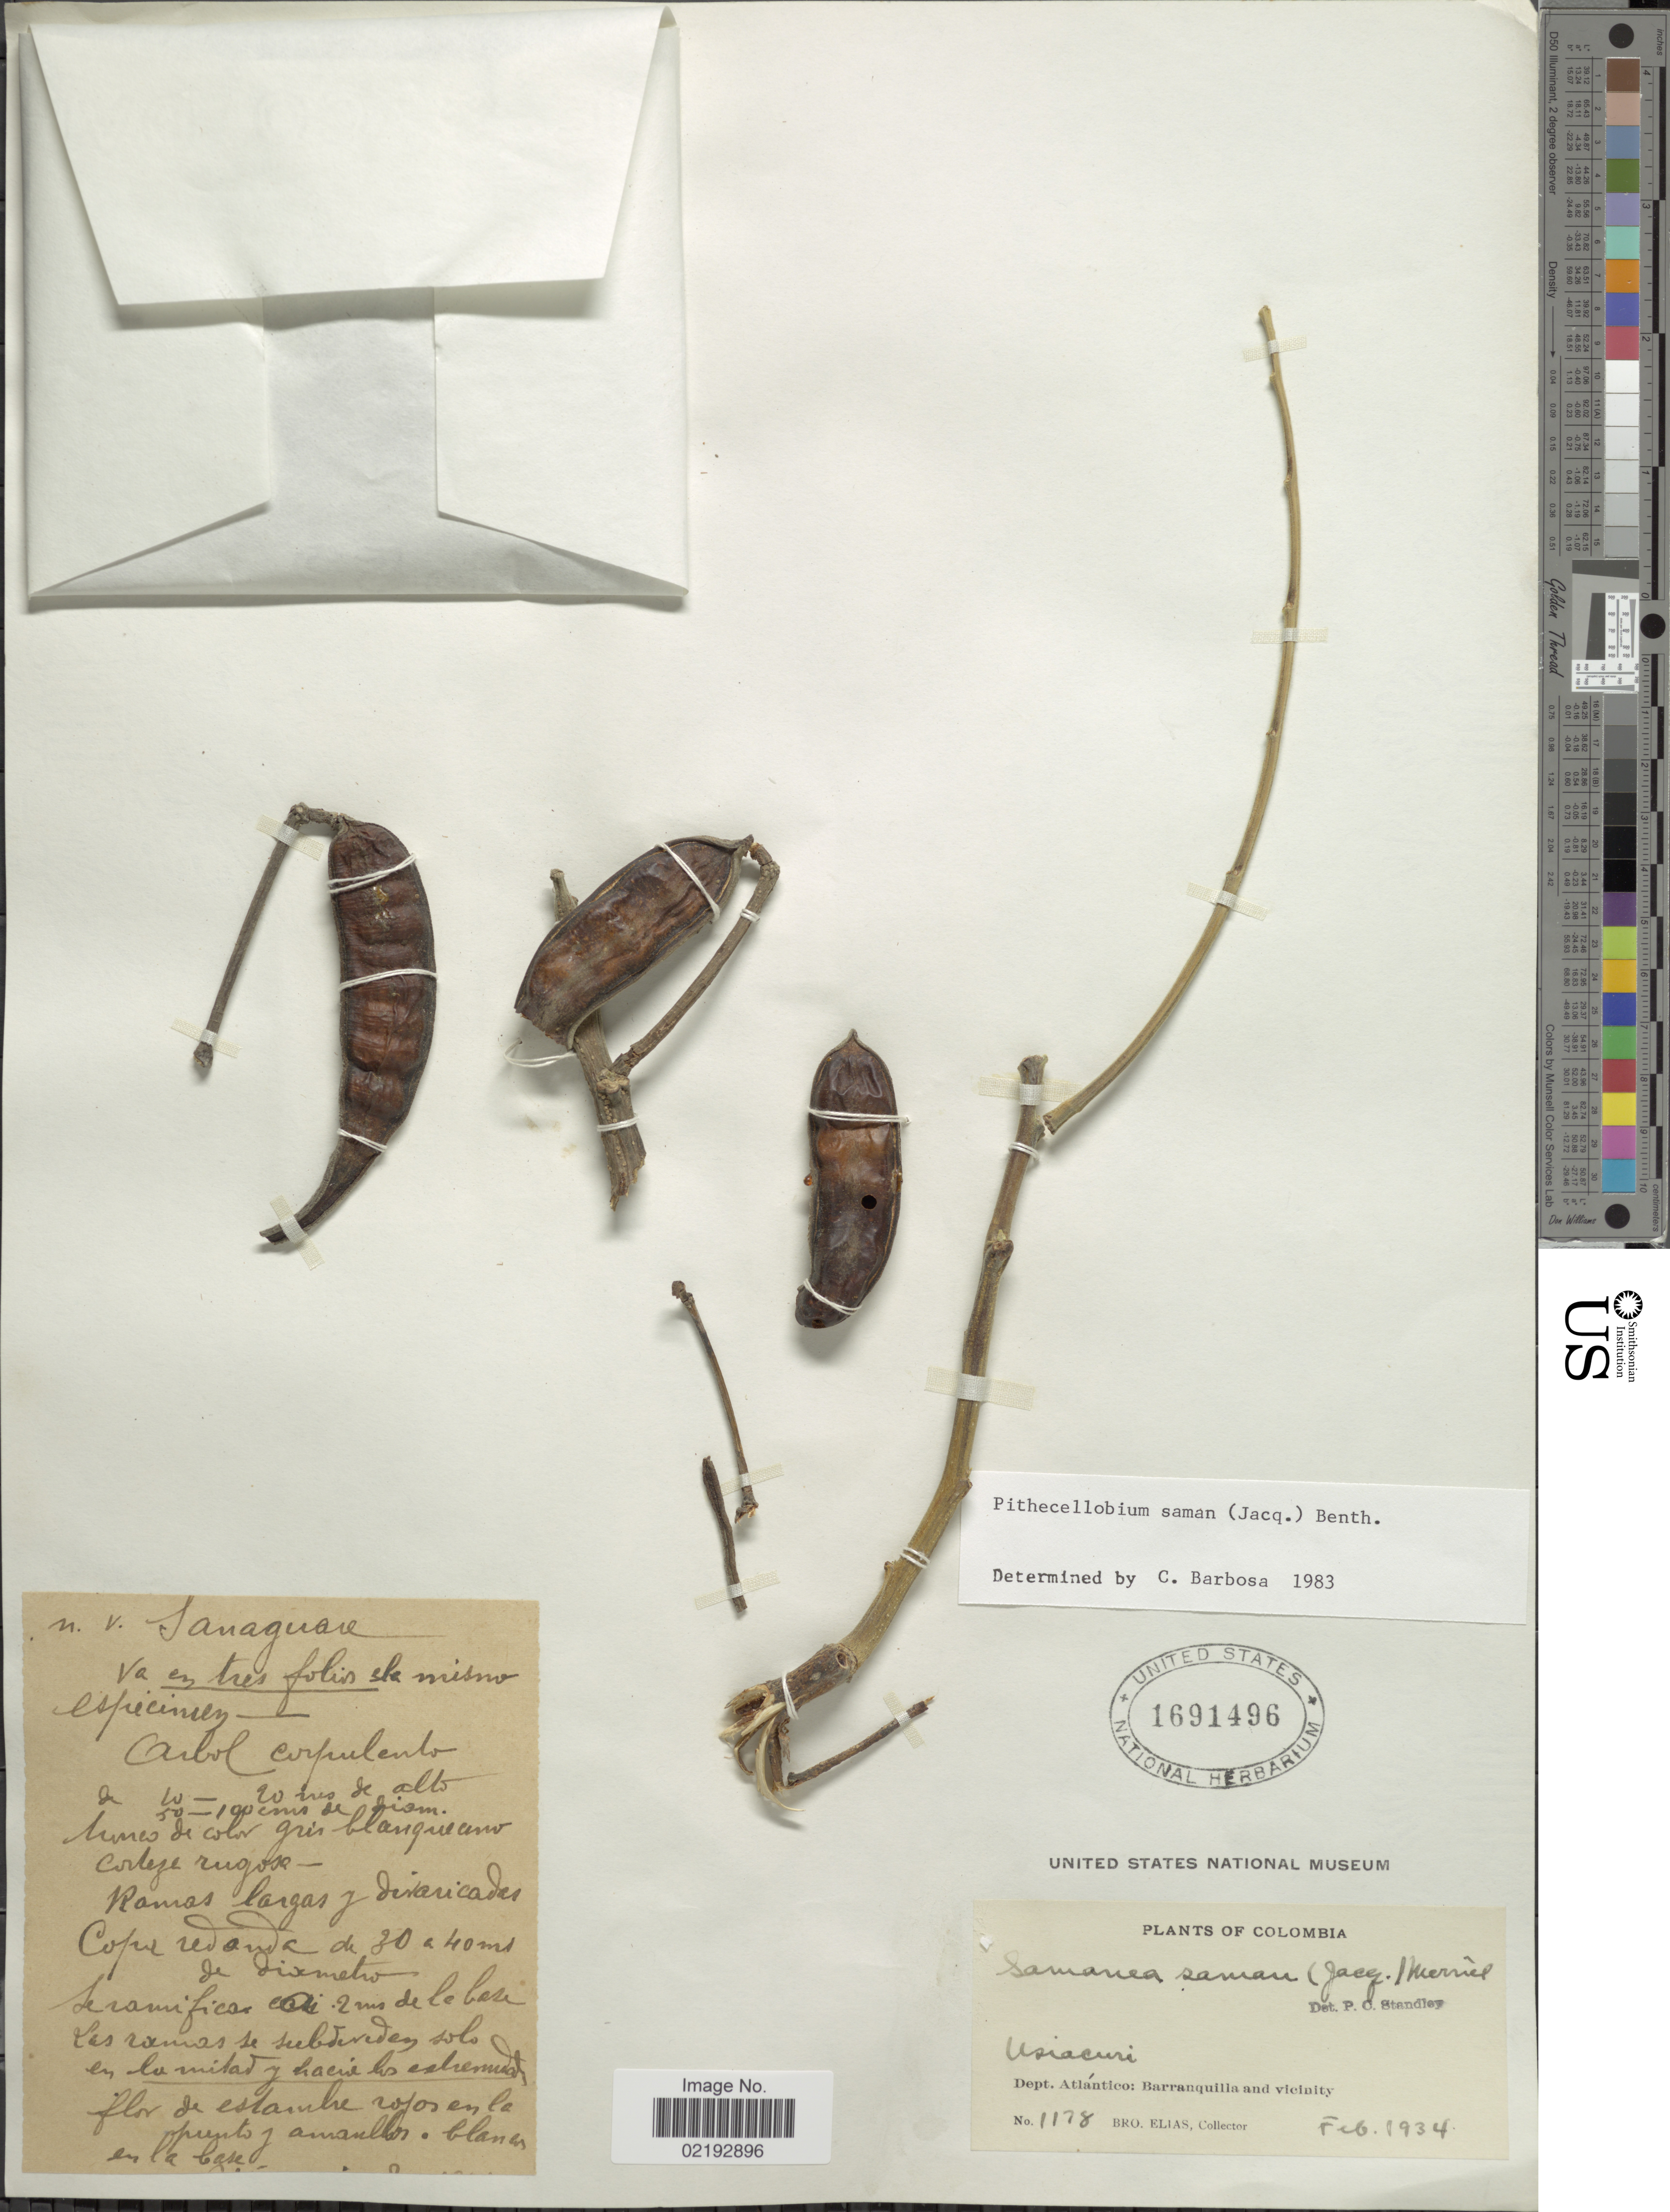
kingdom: Plantae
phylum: Tracheophyta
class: Magnoliopsida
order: Fabales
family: Fabaceae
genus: Samanea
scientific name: Samanea saman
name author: (Jacq.) Merr.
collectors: Bro. Elias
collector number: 1178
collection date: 1934-02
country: Colombia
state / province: Atlántico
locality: Usiacuri, Barranquilla and Vicinity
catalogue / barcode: US 1691496